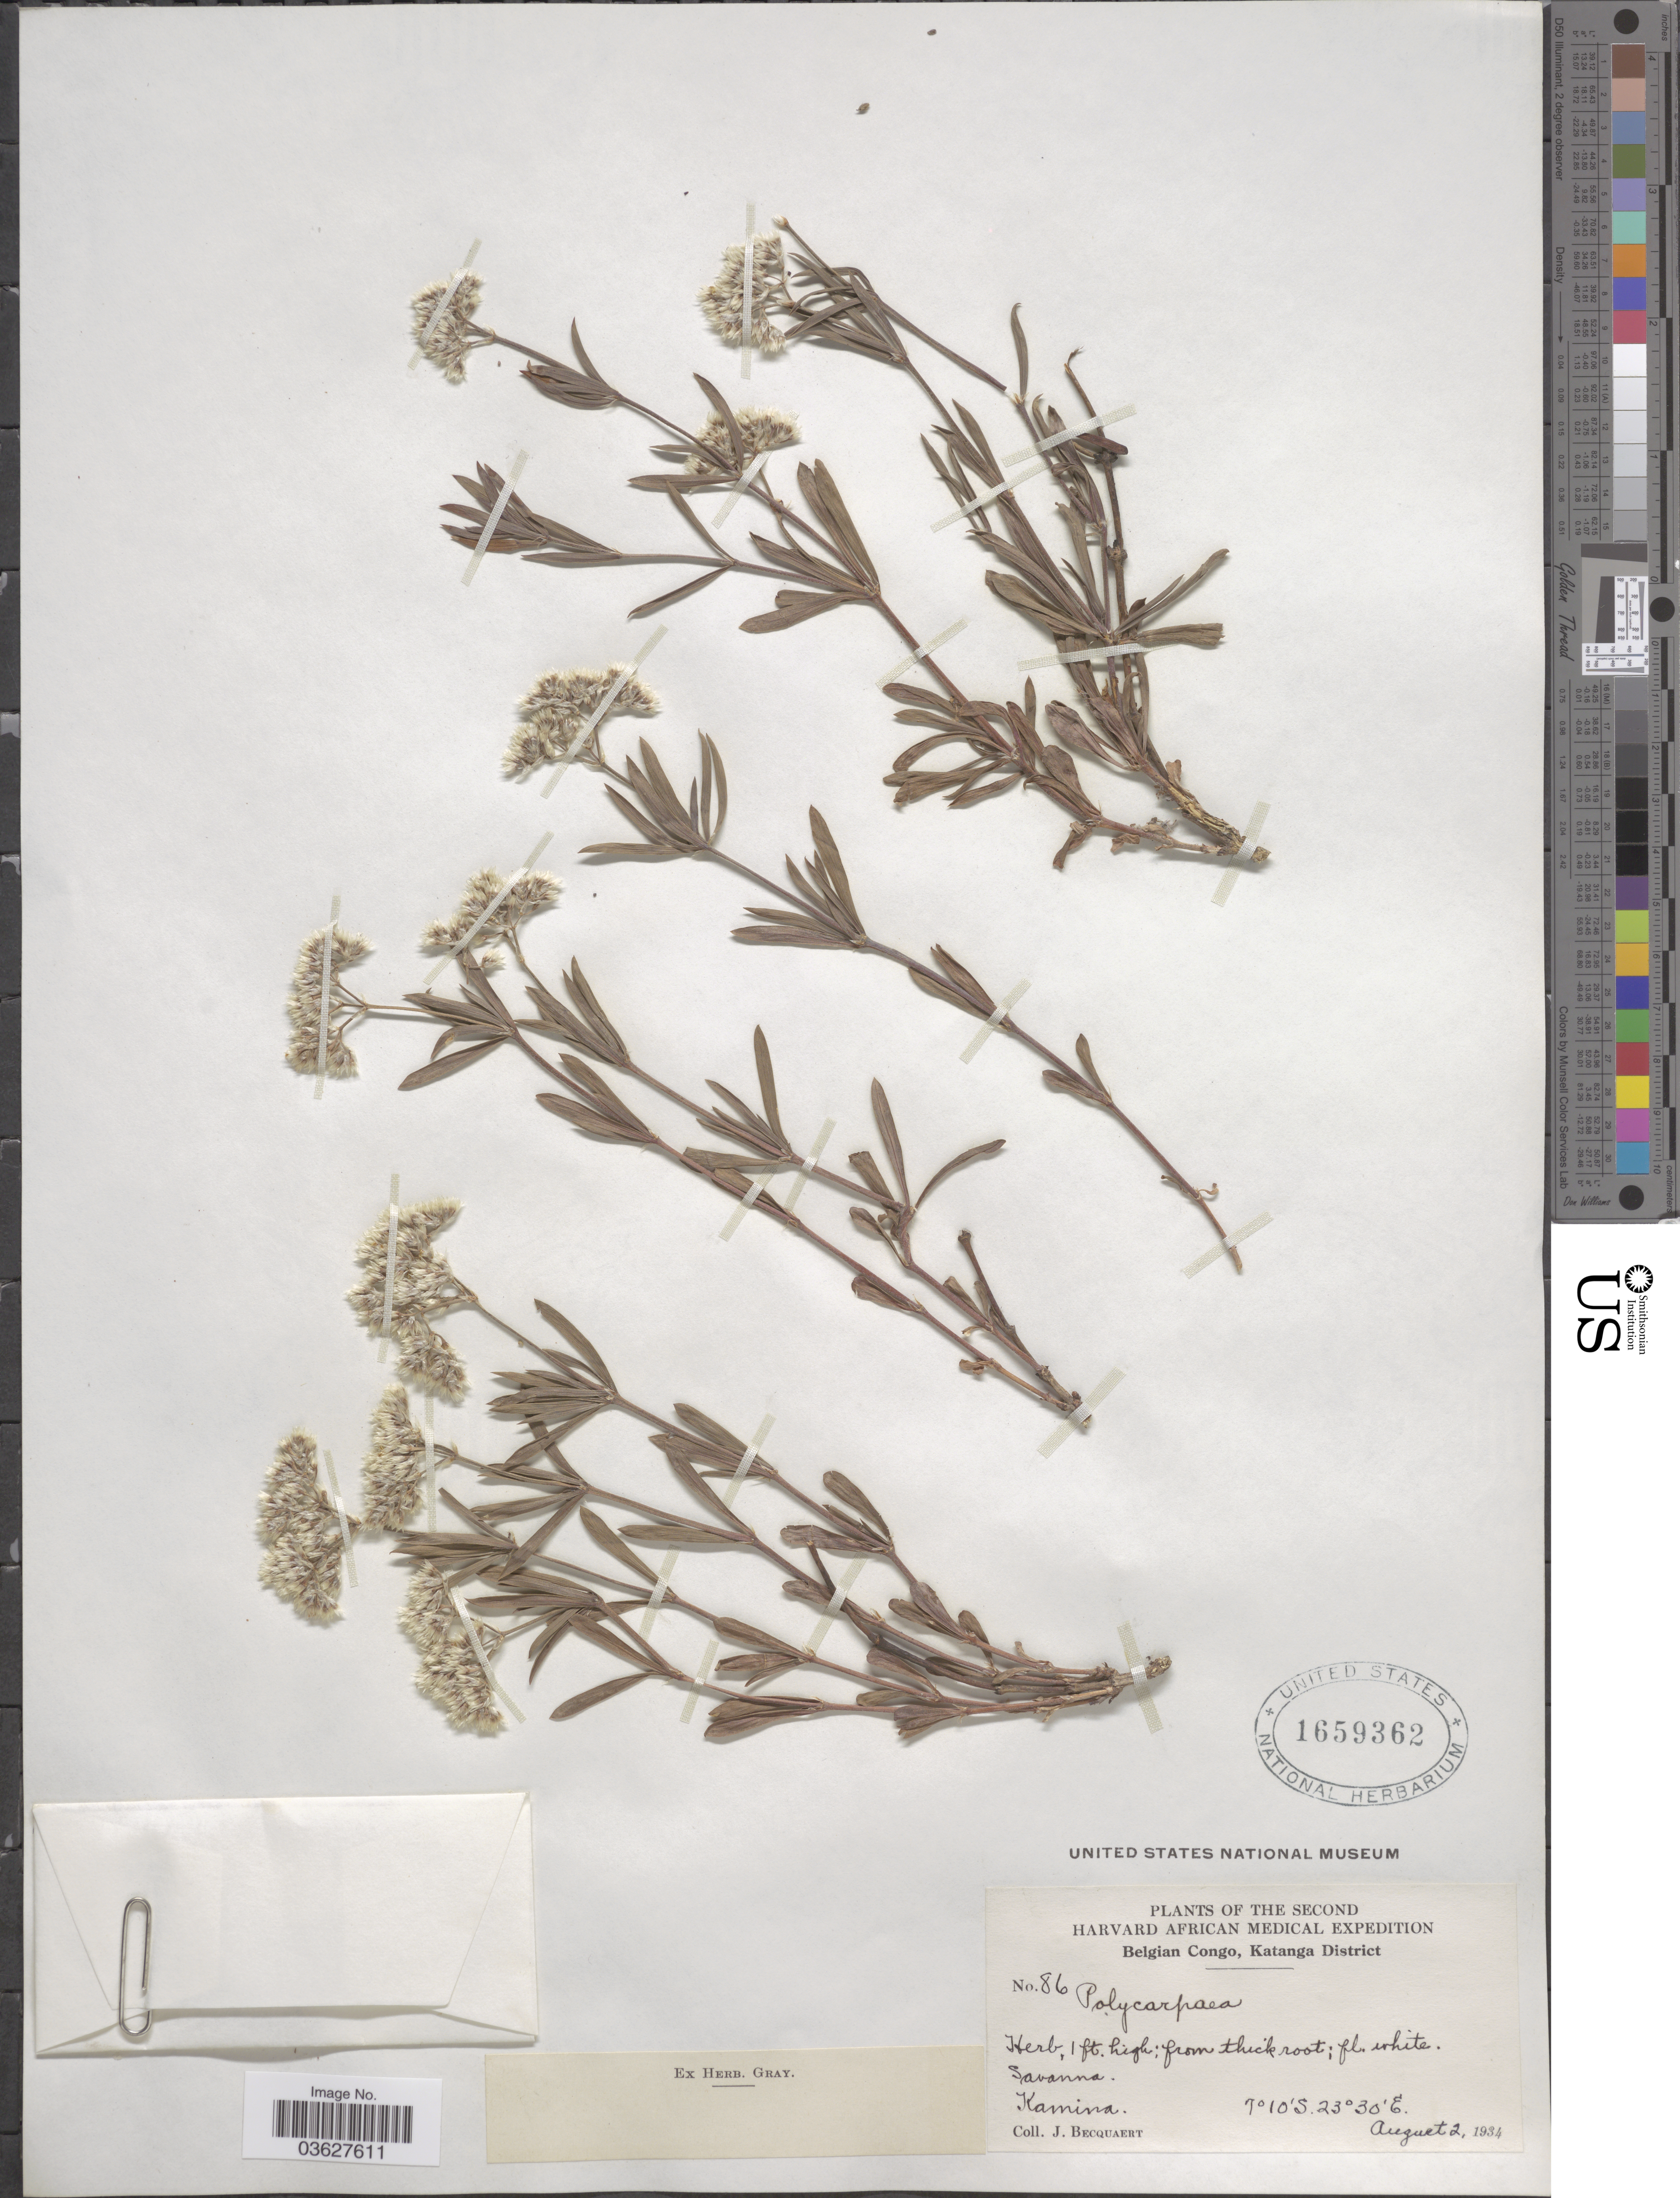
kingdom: Plantae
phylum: Tracheophyta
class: Magnoliopsida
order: Caryophyllales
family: Caryophyllaceae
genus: Polycarpaea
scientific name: Polycarpaea sp.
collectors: J. Becquaert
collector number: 86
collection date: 1934-08-02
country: Congo, Democratic Republic of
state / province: Lomami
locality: Belgian Congo, Katanga District. Kamina.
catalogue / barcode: US 1659362